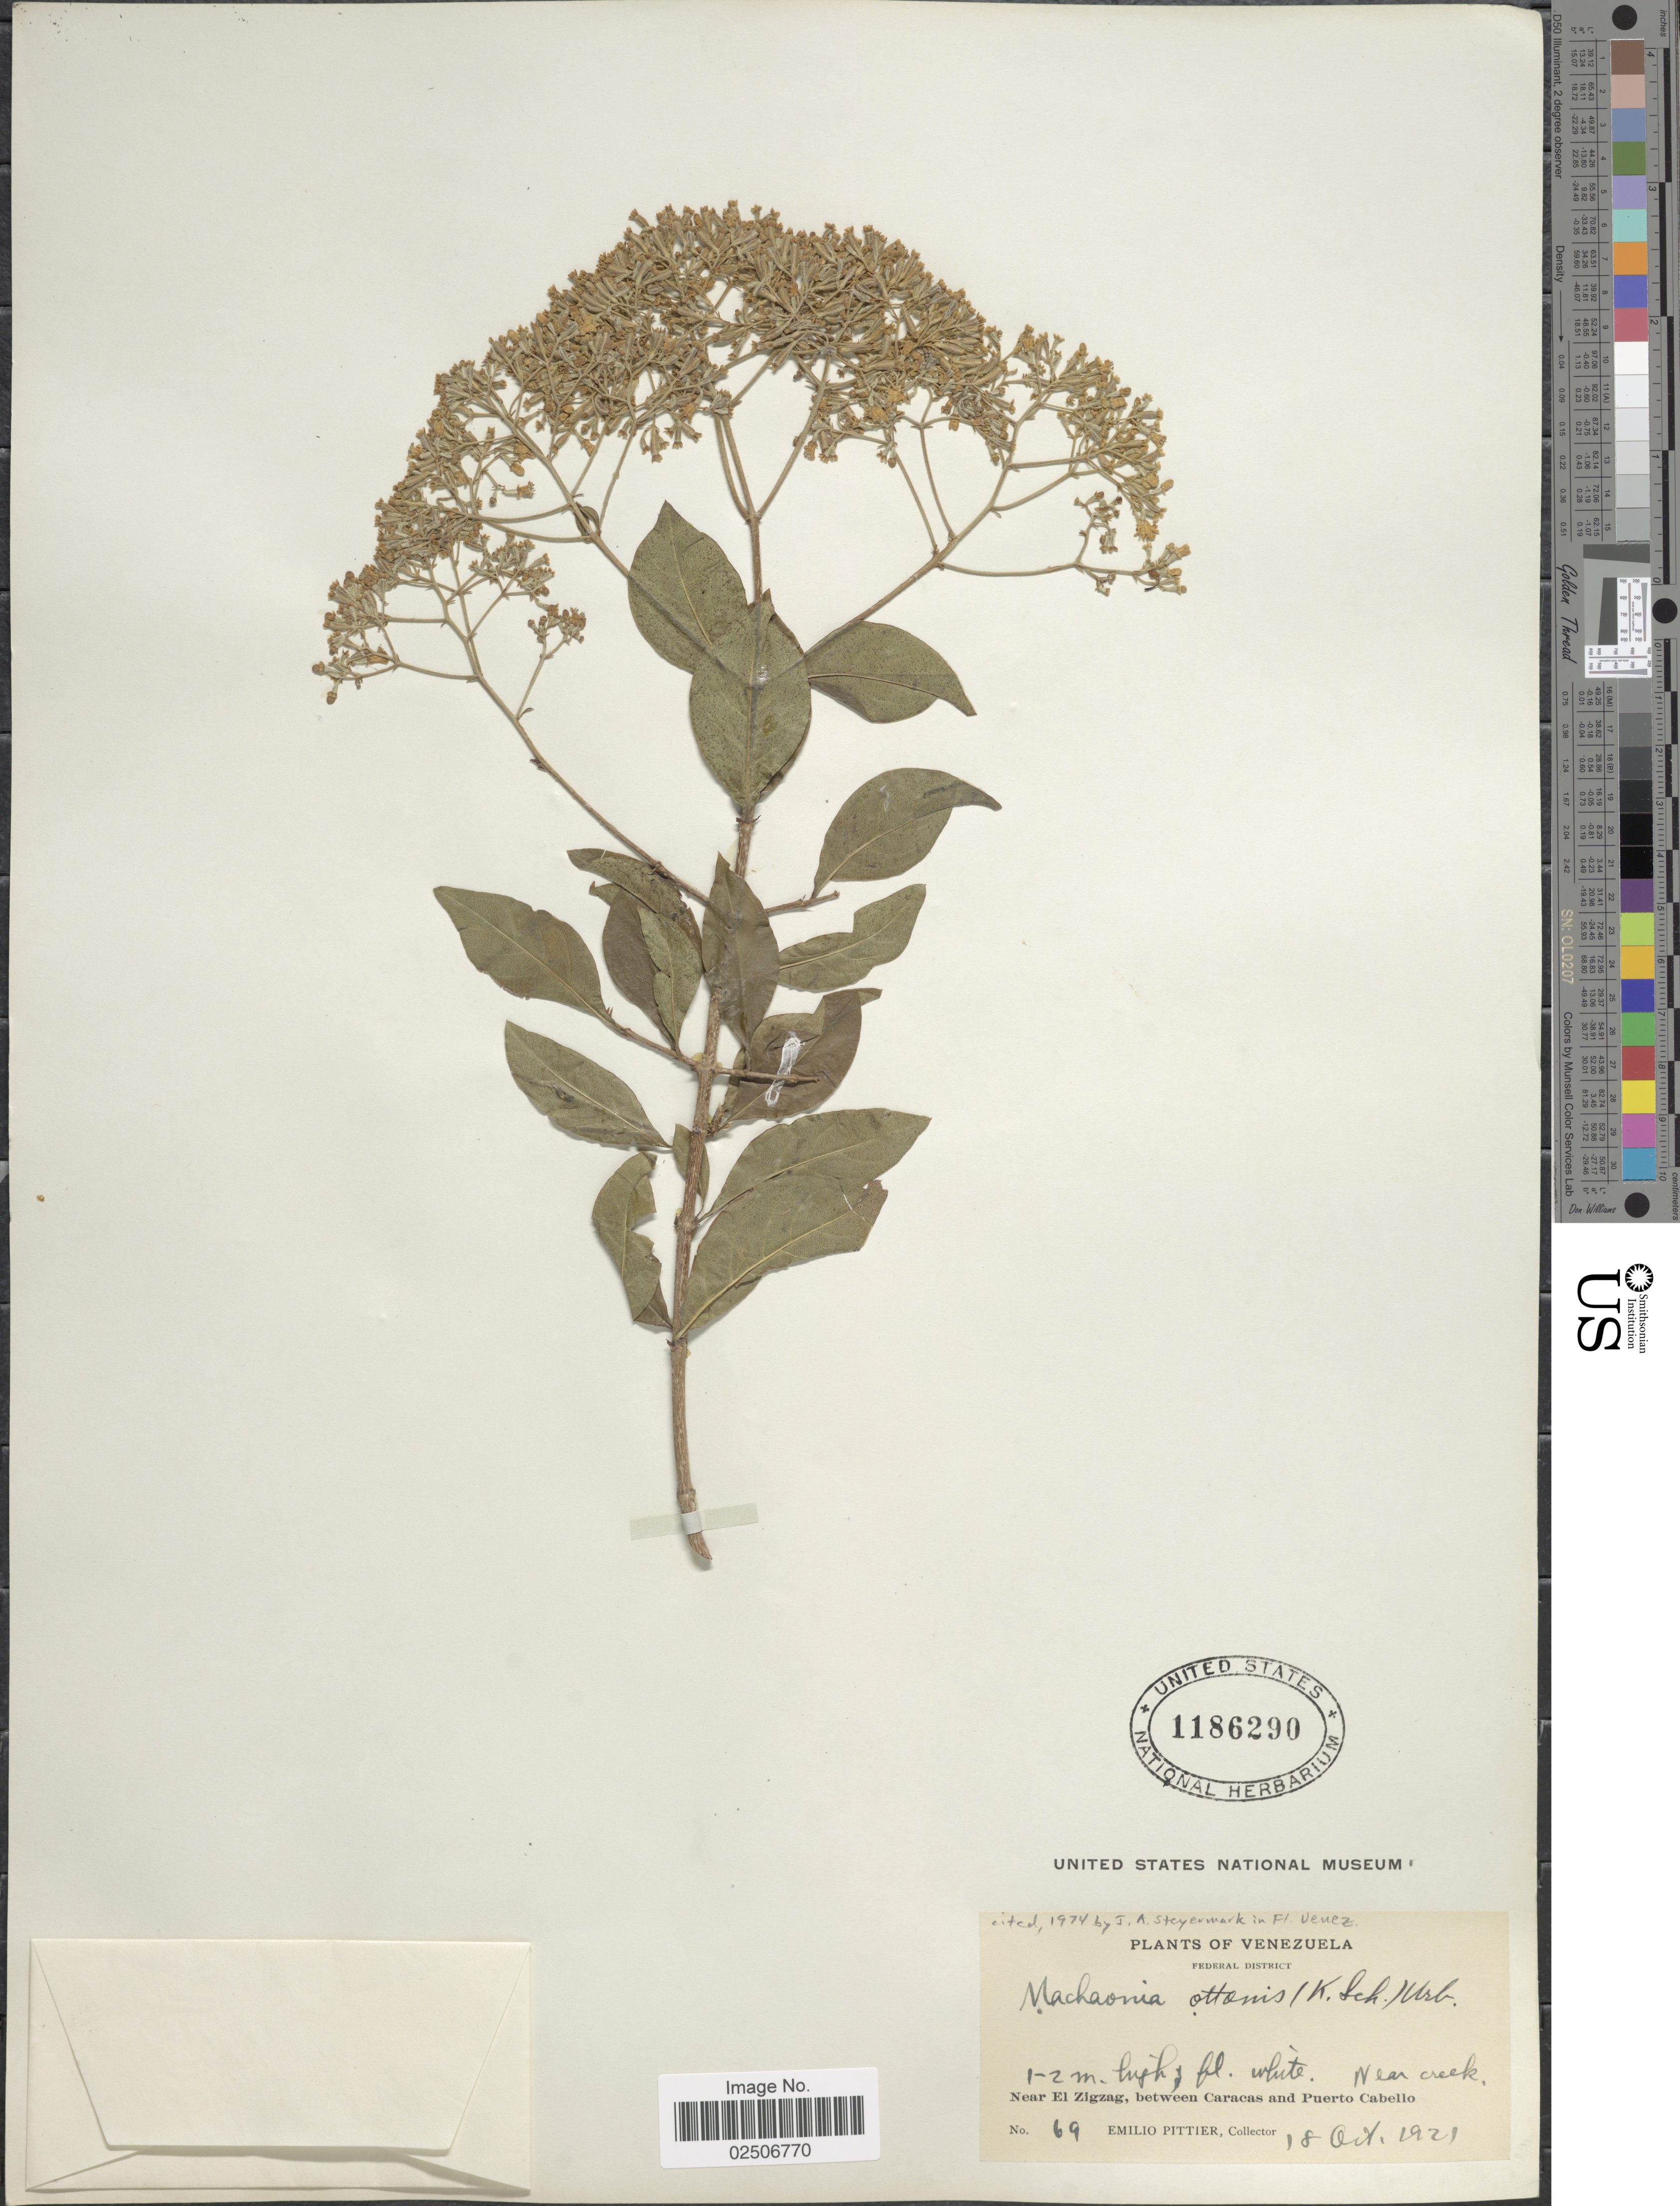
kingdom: Plantae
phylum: Tracheophyta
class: Magnoliopsida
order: Gentianales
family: Rubiaceae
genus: Machaonia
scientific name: Machaonia ottonis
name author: (K. Schum.) Urb.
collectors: E. Pittier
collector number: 69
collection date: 1921-10-18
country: Venezuela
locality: Federal District, near creek, near El Zigzag, between Caracas and Puerto Cabello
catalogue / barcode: US 1186290